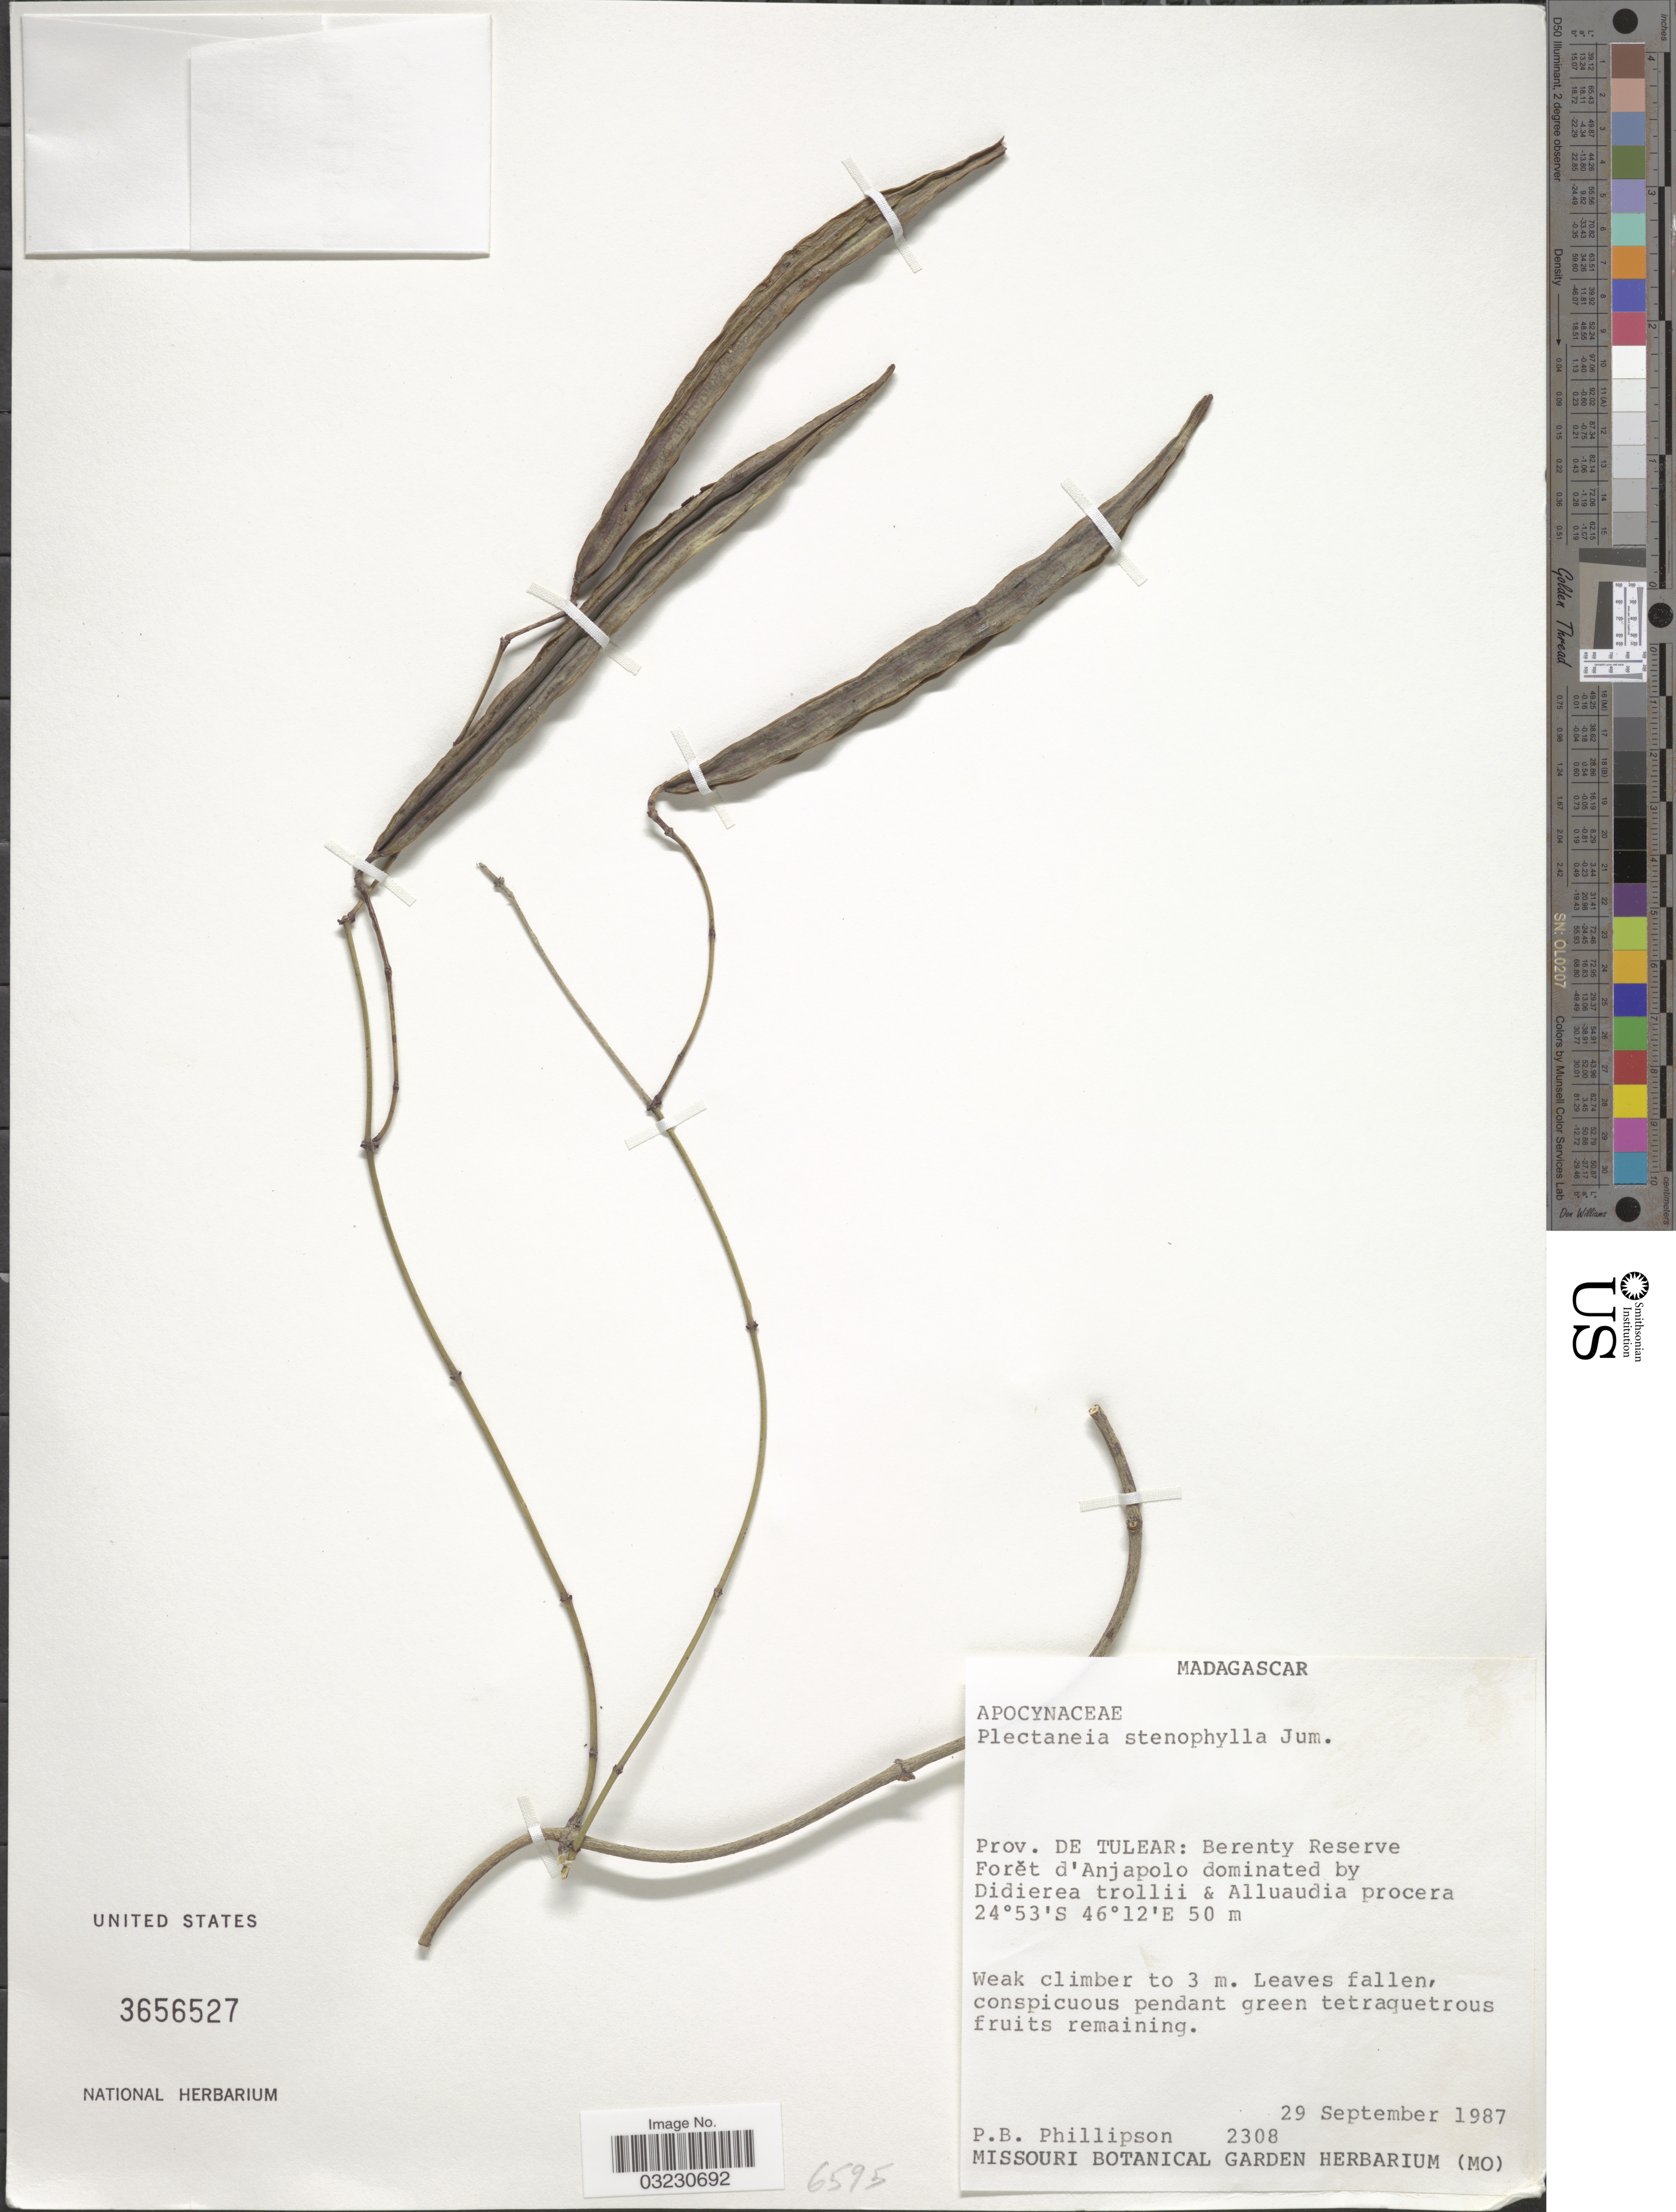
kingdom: Plantae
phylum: Tracheophyta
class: Magnoliopsida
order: Gentianales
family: Apocynaceae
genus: Plectaneia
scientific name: Plectaneia stenophylla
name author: Jum.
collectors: P. B. Phillipson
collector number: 2308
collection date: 1987-09-29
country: Madagascar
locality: Prov. De Tulear: Berenty Reserve, Forêt d'Anjapolo.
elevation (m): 50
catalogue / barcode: US 3656527